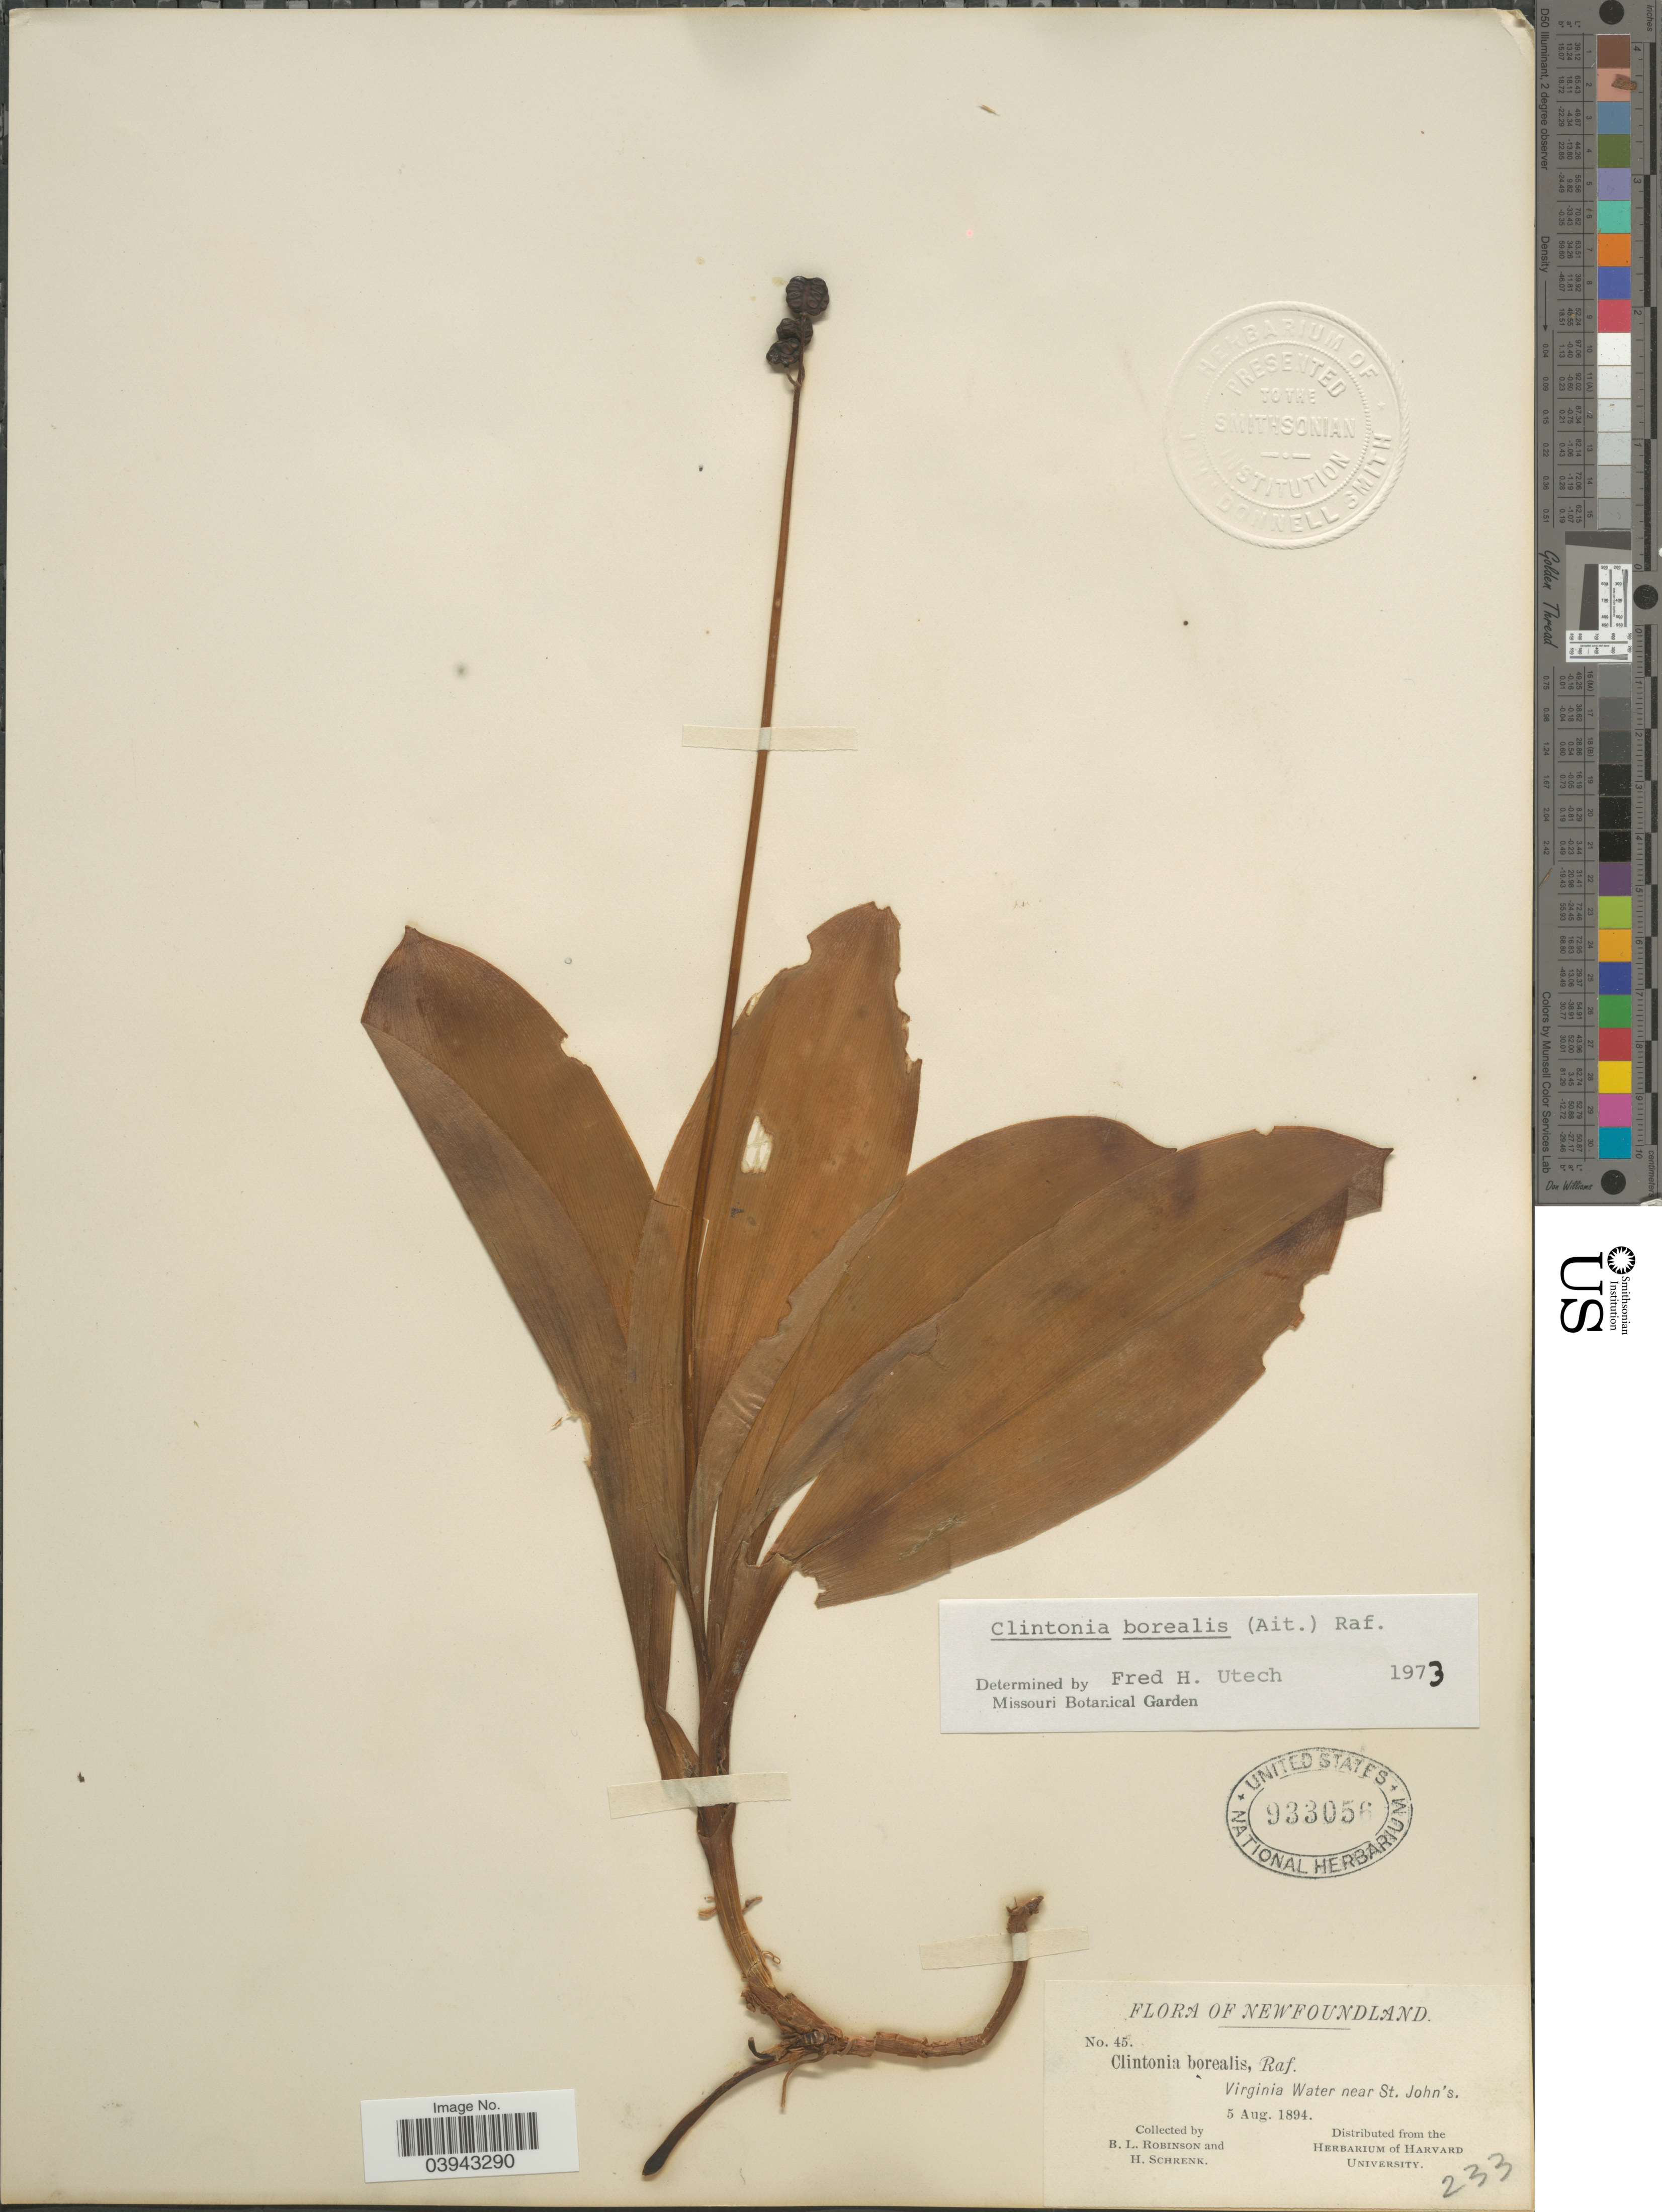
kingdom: Plantae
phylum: Tracheophyta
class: Liliopsida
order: Liliales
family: Liliaceae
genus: Clintonia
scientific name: Clintonia borealis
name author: (Aiton) Raf.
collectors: B. L. Robinson & H. Schrenk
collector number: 45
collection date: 1894-08-05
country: Canada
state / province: Newfoundland and Labrador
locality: Virginia Water near St. John's.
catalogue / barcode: US 933056